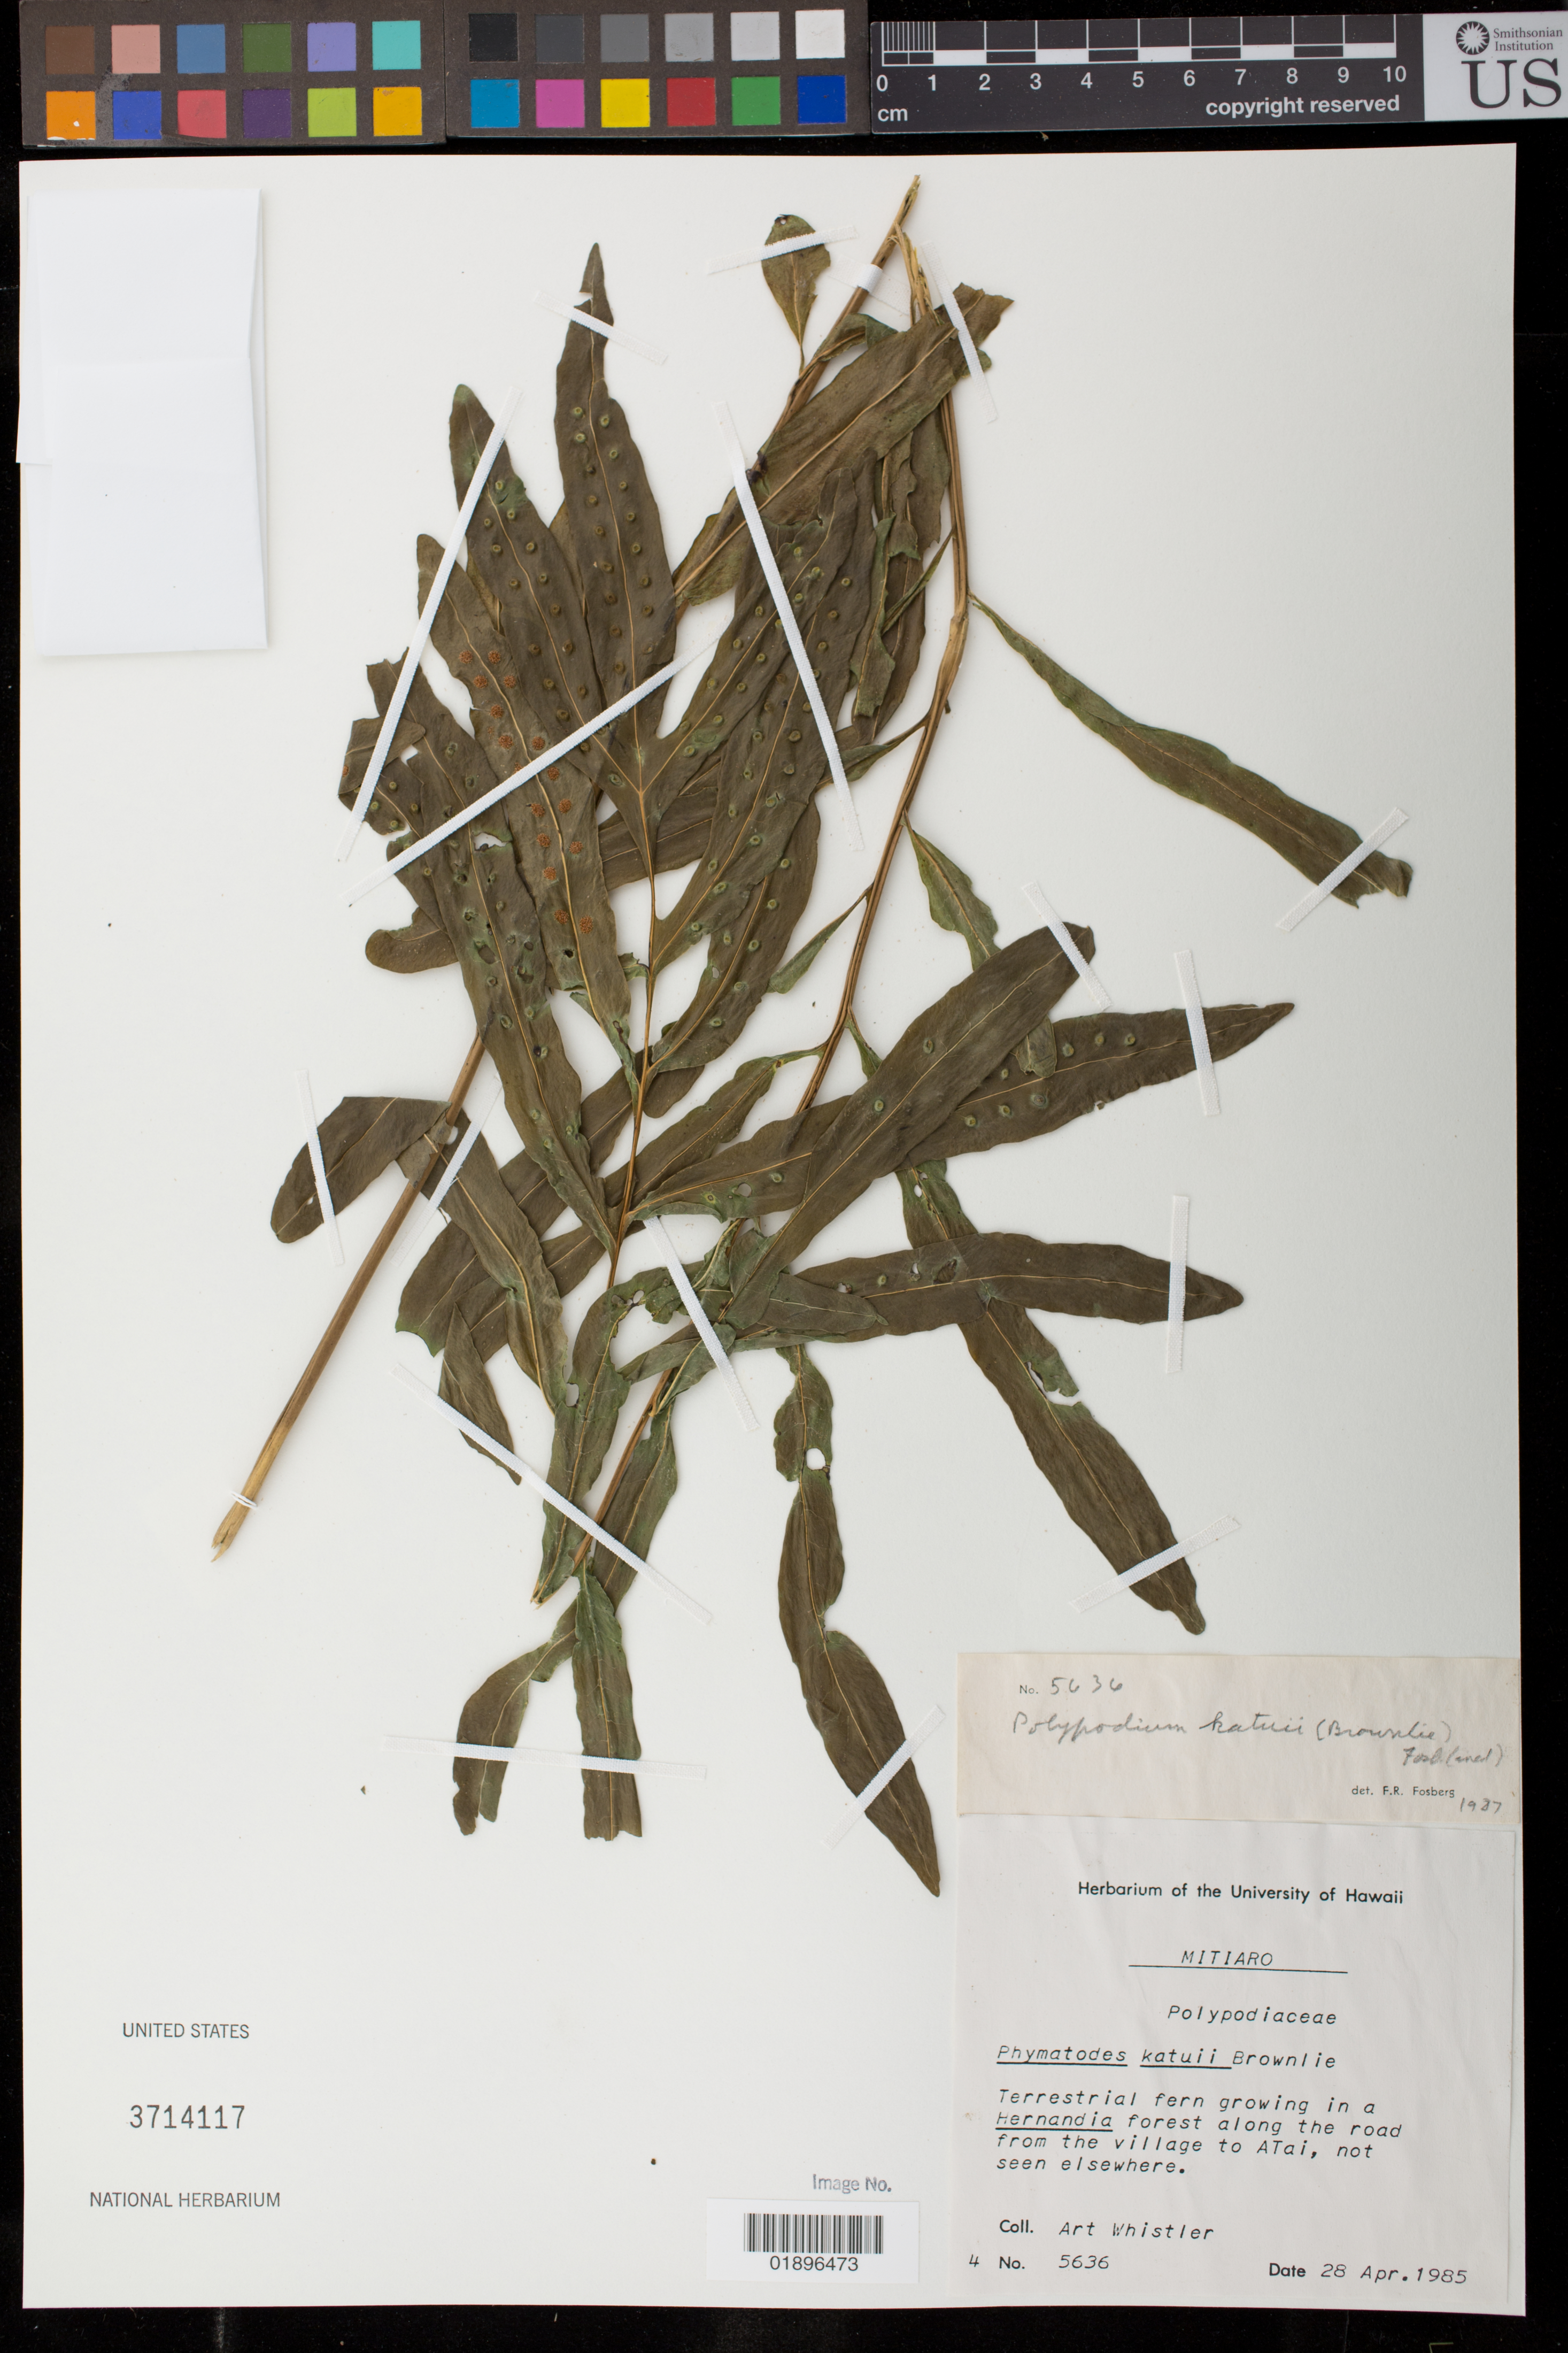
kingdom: Plantae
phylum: Tracheophyta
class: Polypodiopsida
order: Polypodiales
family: Polypodiaceae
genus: Polypodium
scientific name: Polypodium katuii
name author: Brownlie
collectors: A. Whistler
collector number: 5636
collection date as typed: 28 Apr 1985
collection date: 1985-04-28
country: Cook Islands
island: Mitiaro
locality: Along the road from the village to Atai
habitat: Forest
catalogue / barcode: US 3714117